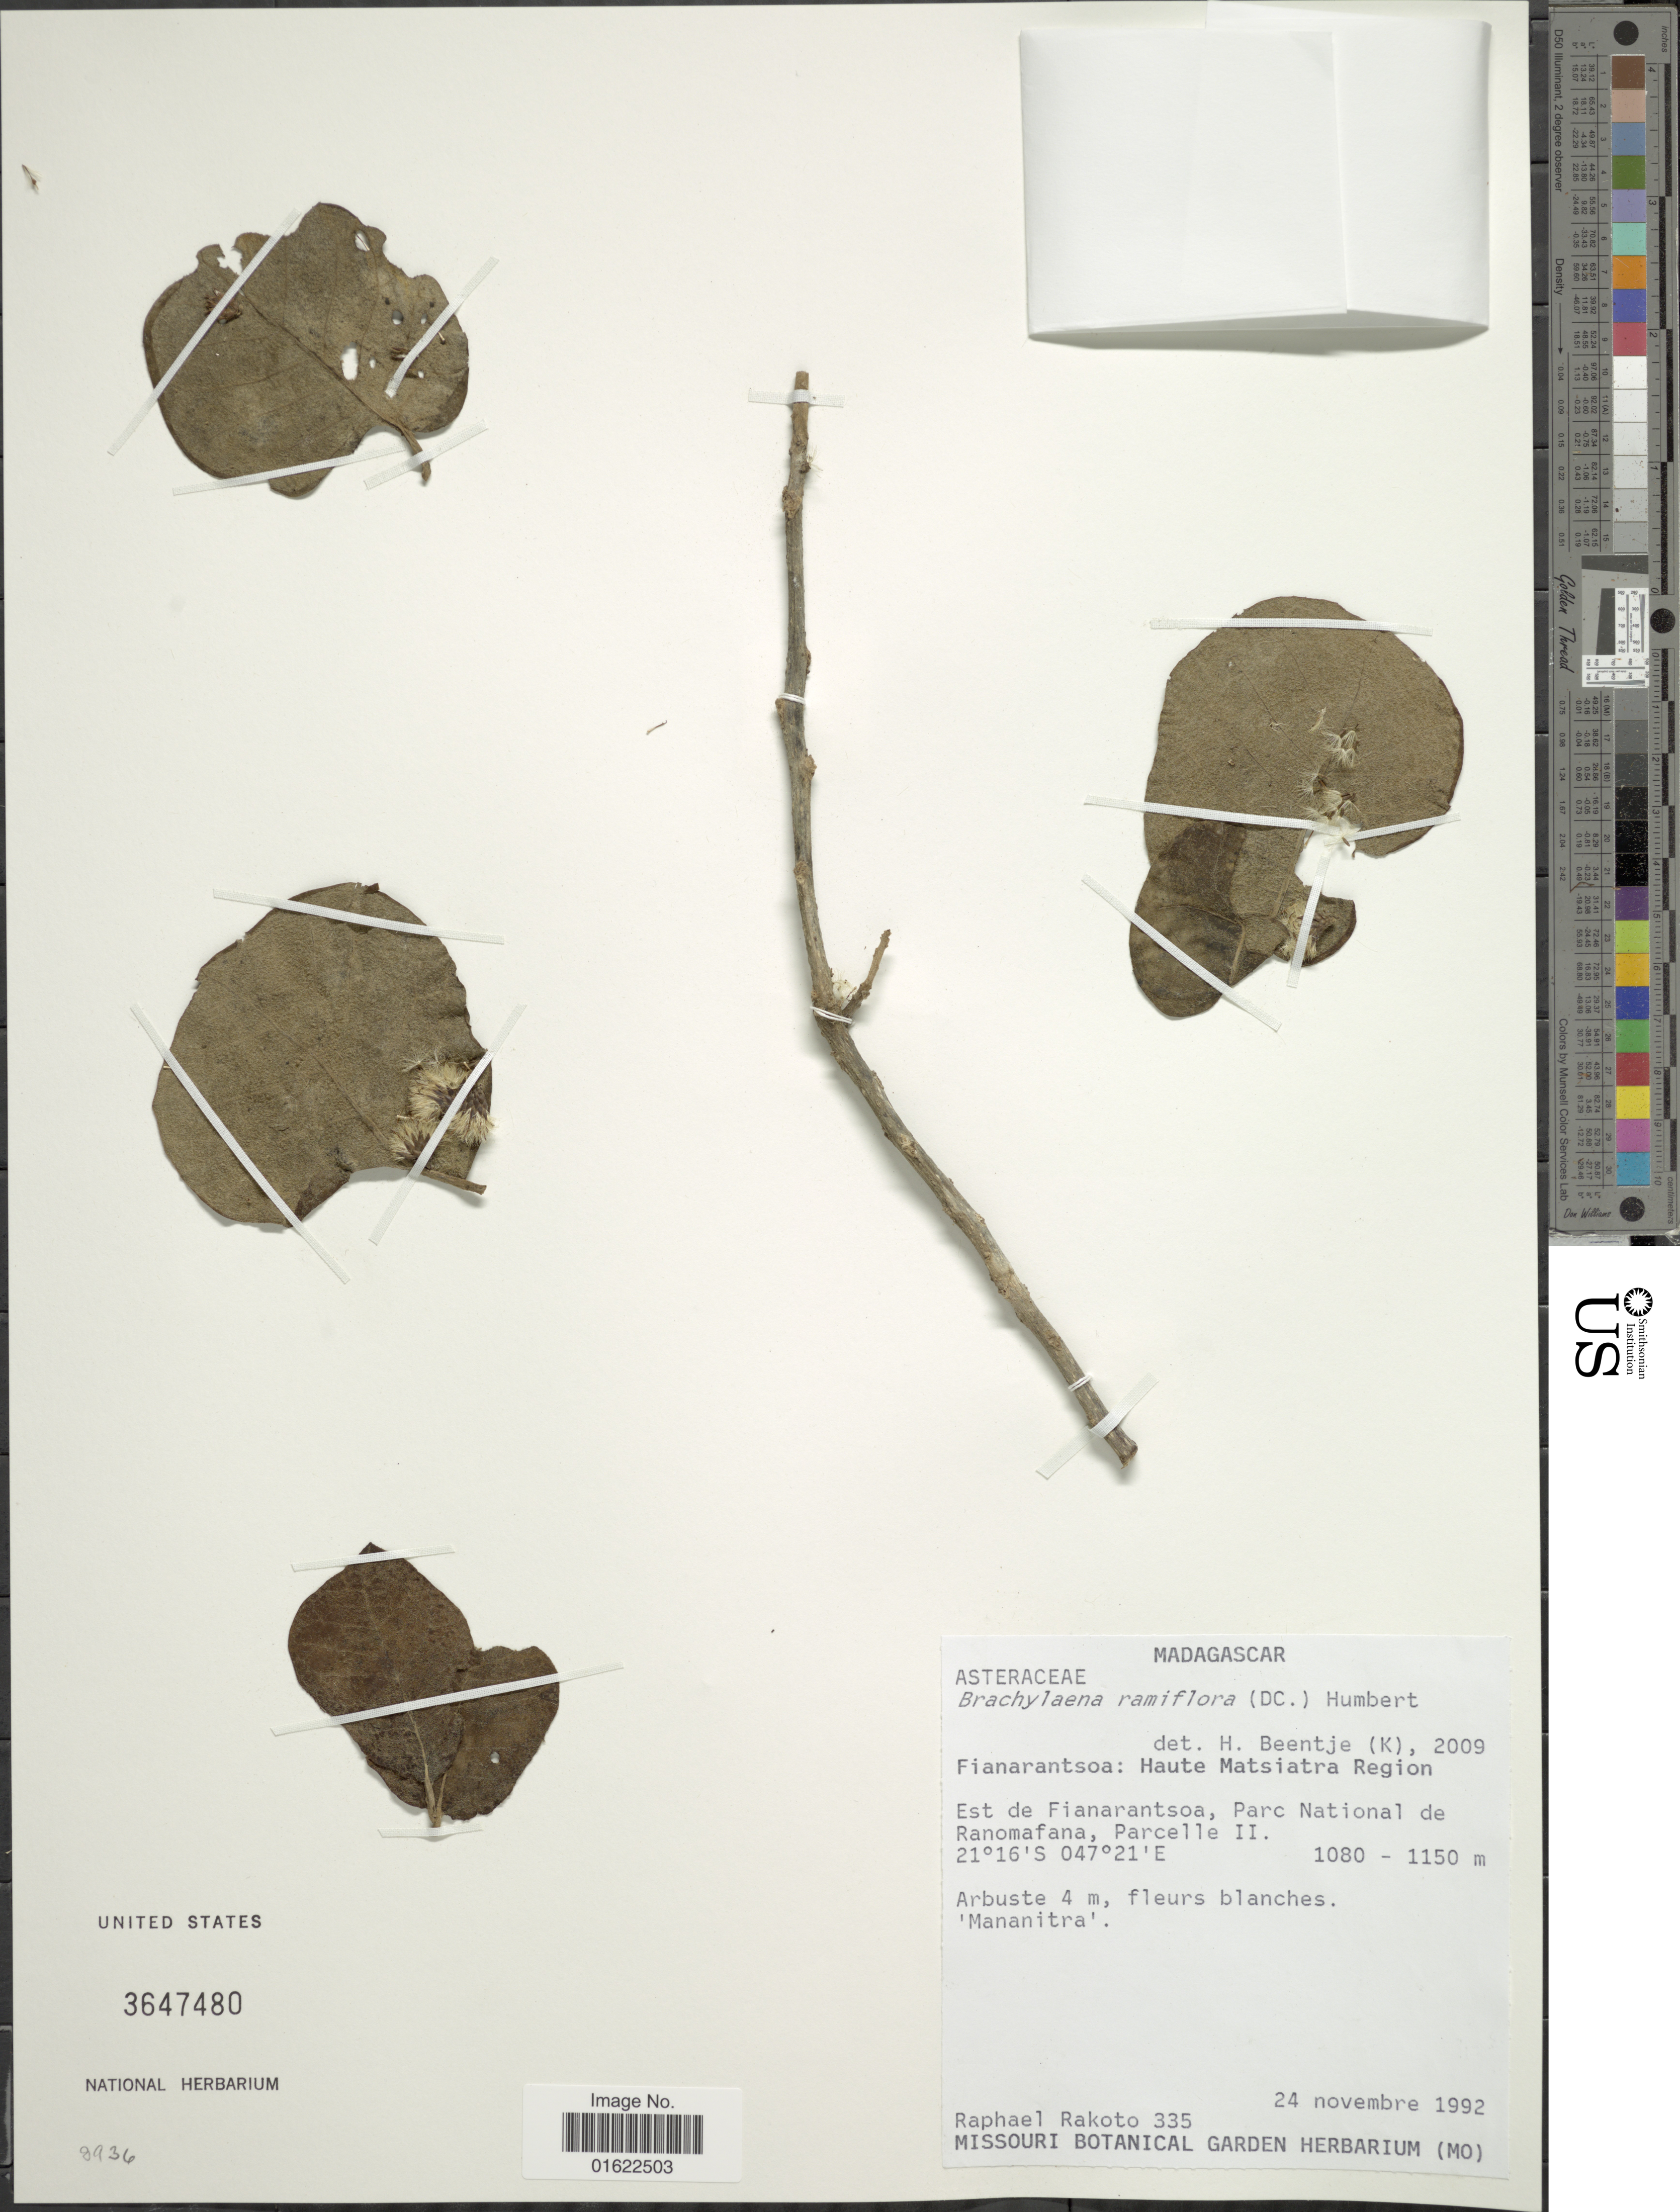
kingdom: Plantae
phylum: Tracheophyta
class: Magnoliopsida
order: Asterales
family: Asteraceae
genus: Brachylaena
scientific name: Brachylaena ramiflora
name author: (DC.) Humbert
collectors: R. Rakoto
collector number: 335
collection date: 1992-11-24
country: Madagascar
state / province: Haute Matsiatra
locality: Haute Matsiatra Region, Est de Fianarantsoa, Parc National de Ranomafana, Parcelle II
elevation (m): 1080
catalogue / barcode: US 3647480